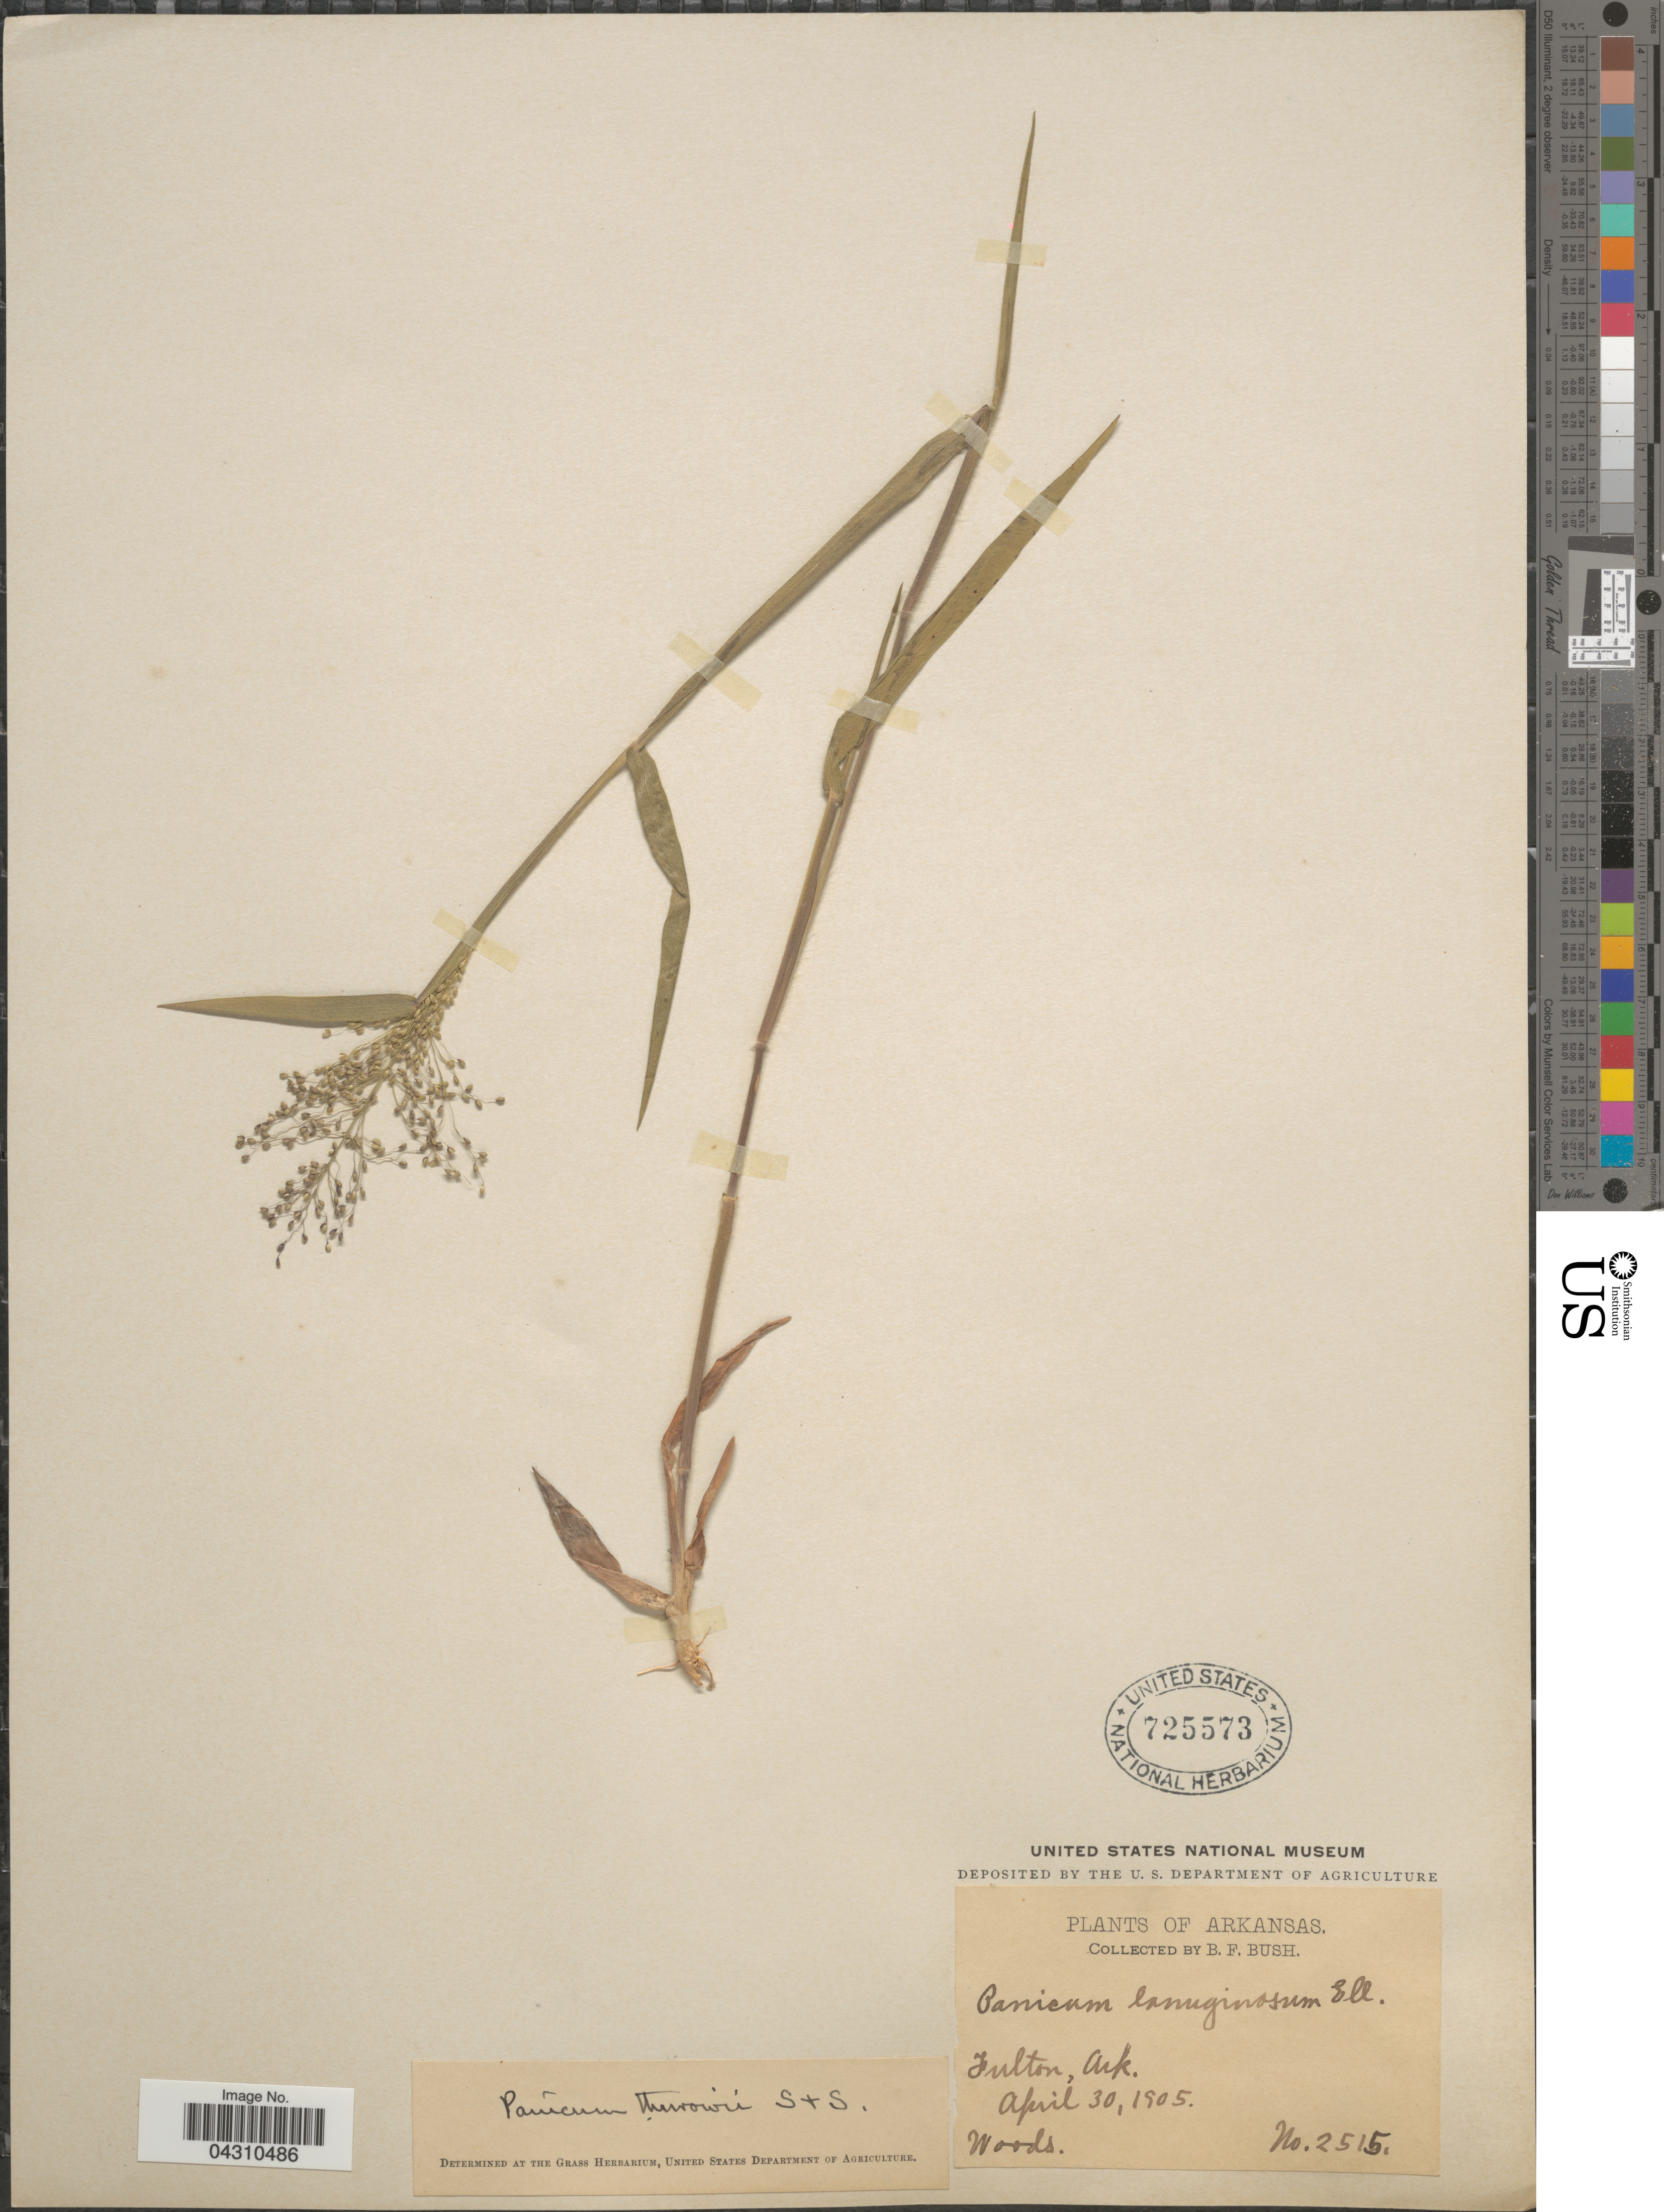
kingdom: Plantae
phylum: Tracheophyta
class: Liliopsida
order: Poales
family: Poaceae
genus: Dichanthelium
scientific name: Dichanthelium acuminatum var. acuminatum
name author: (Sw.) Gould & C.A. Clark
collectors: B. F. Bush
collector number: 2515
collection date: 1905-04-30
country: United States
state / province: Arkansas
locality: Fulton.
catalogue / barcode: US 725573